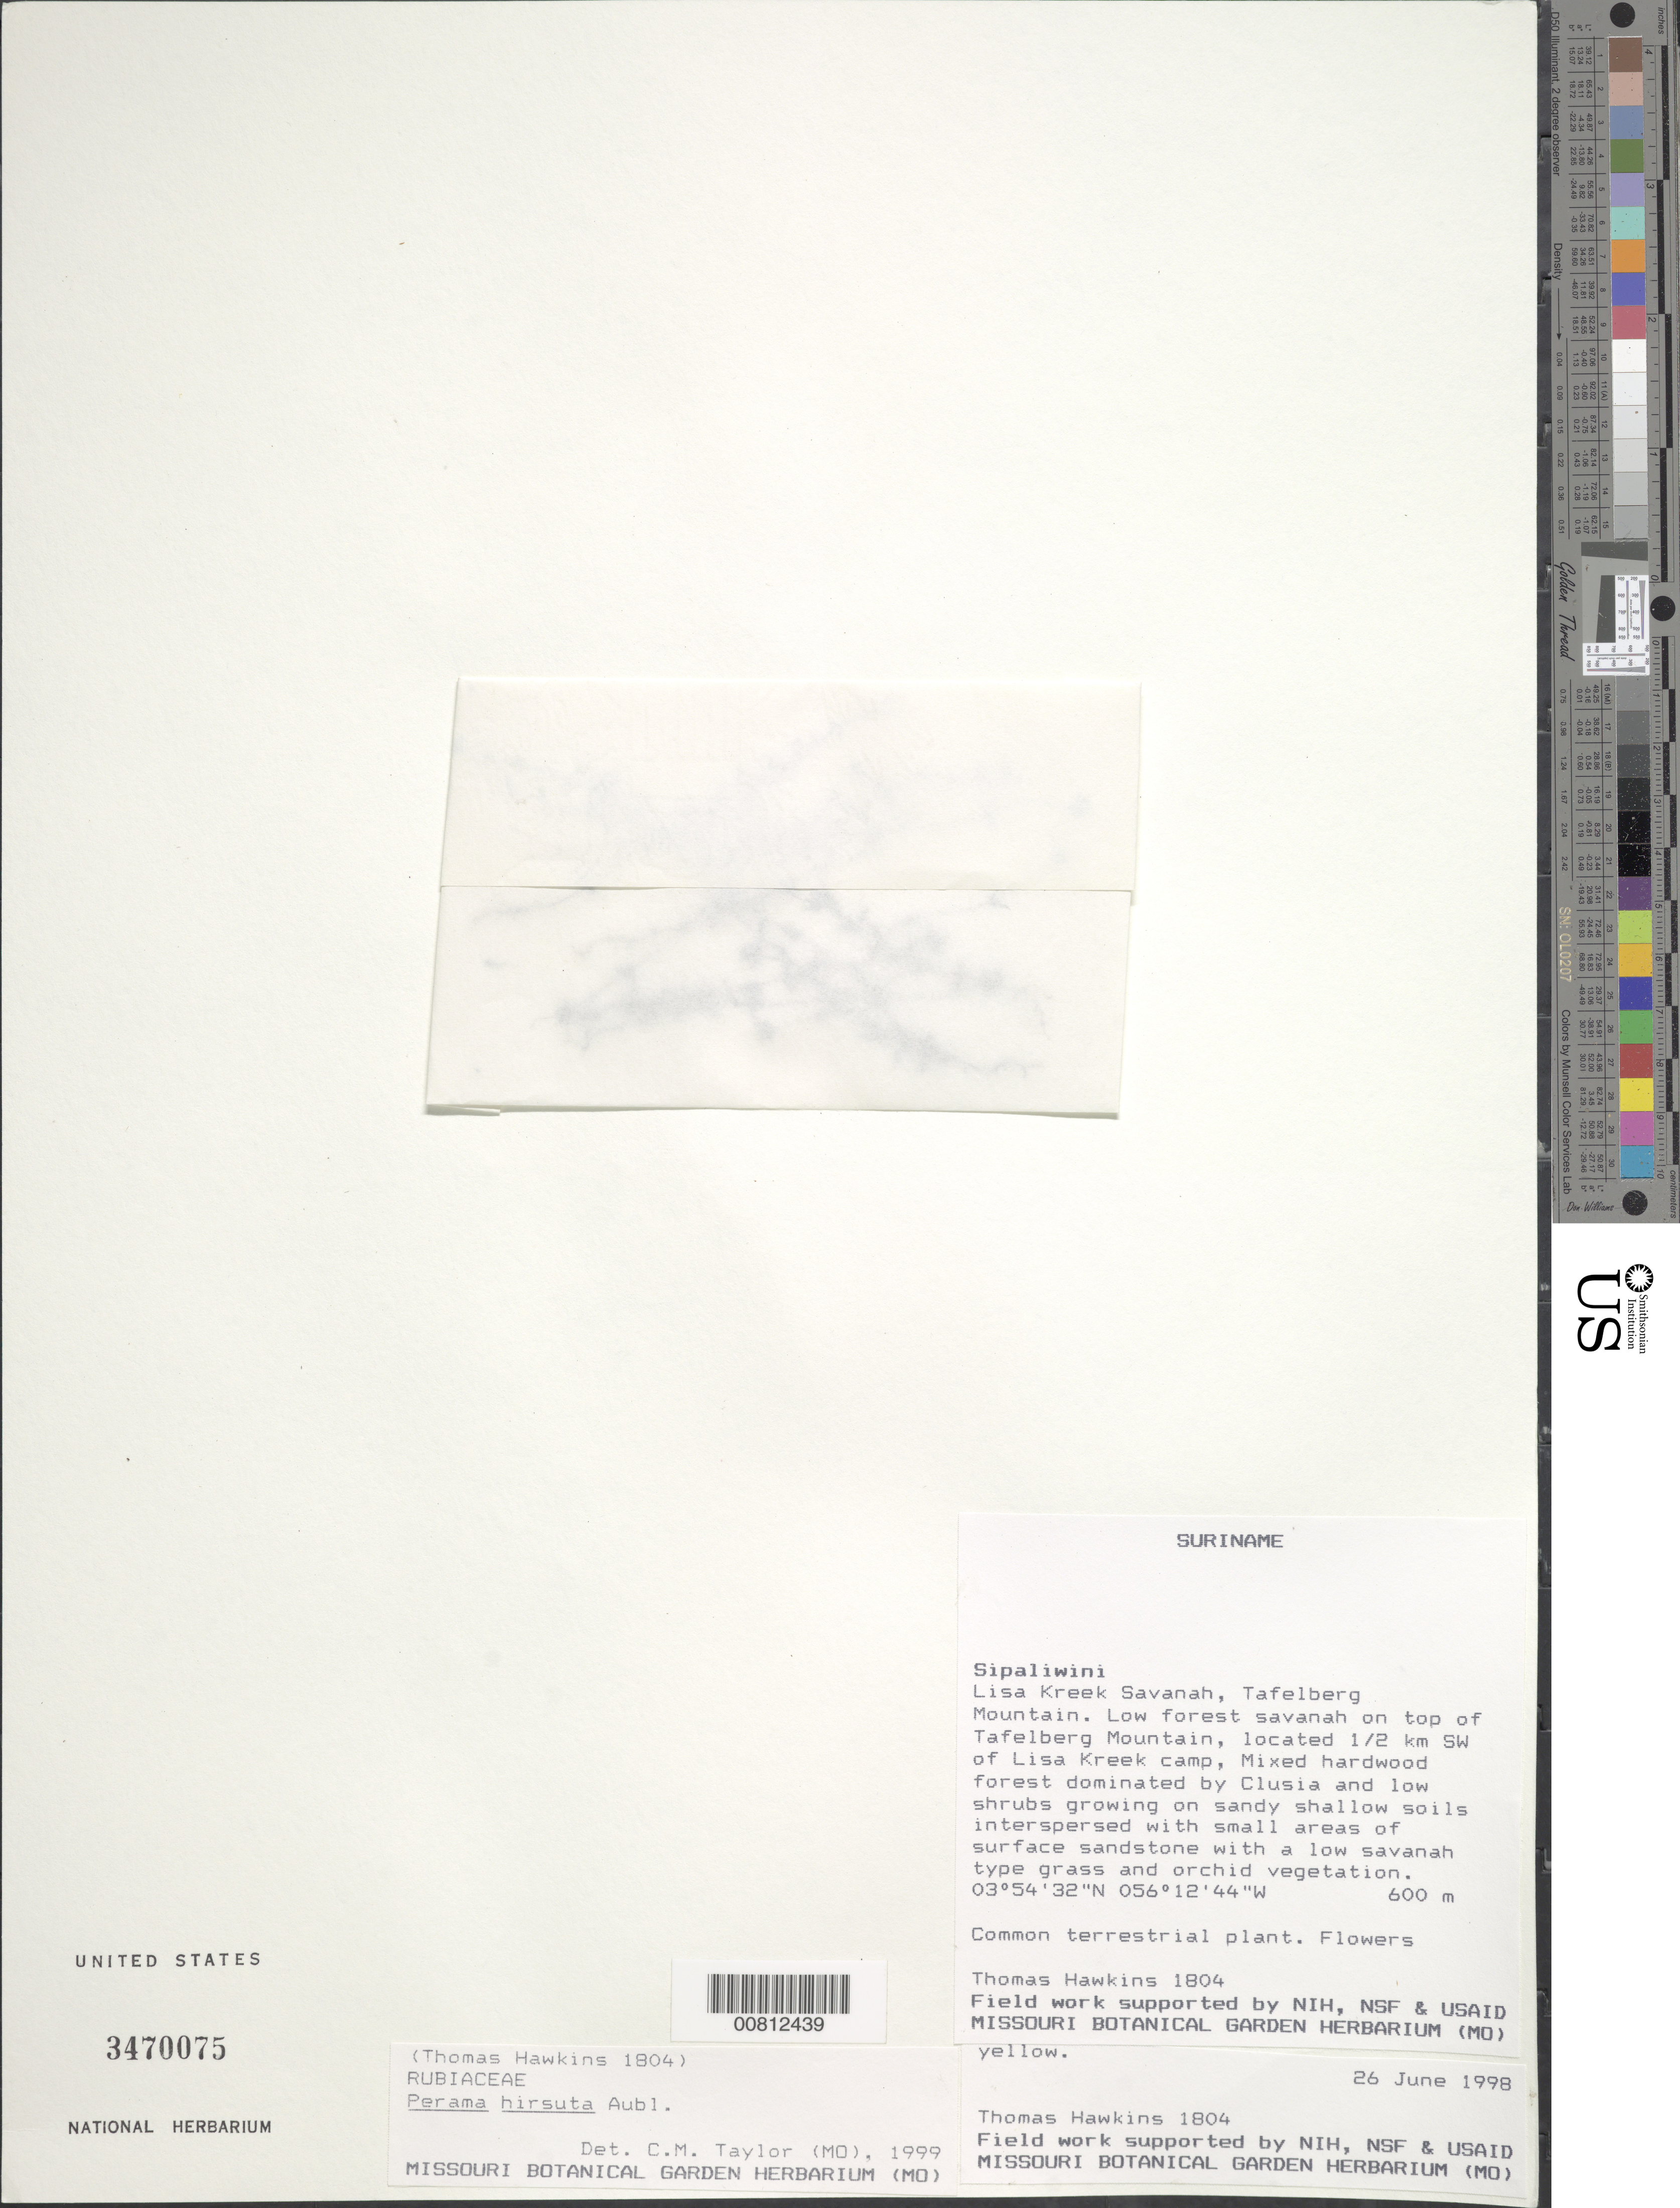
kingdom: Plantae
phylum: Tracheophyta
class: Magnoliopsida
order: Gentianales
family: Rubiaceae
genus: Perama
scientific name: Perama hirsuta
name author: Aubl.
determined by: Taylor, Charlotte M.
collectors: T. Hawkins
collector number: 1804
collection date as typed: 26-Jun-98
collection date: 1998-06-26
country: Suriname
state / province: Sipaliwini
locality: Tafelberg (Table Mountain), Lisa Kreek Savanna, 1/2 km SW of Lisa Kreek camp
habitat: Low forest savanna on top of mt; mixed hardwood forest dominated by Clusia and low shrubs growing on sandy shallow soils interspersed with small…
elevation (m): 600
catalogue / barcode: US 3470075